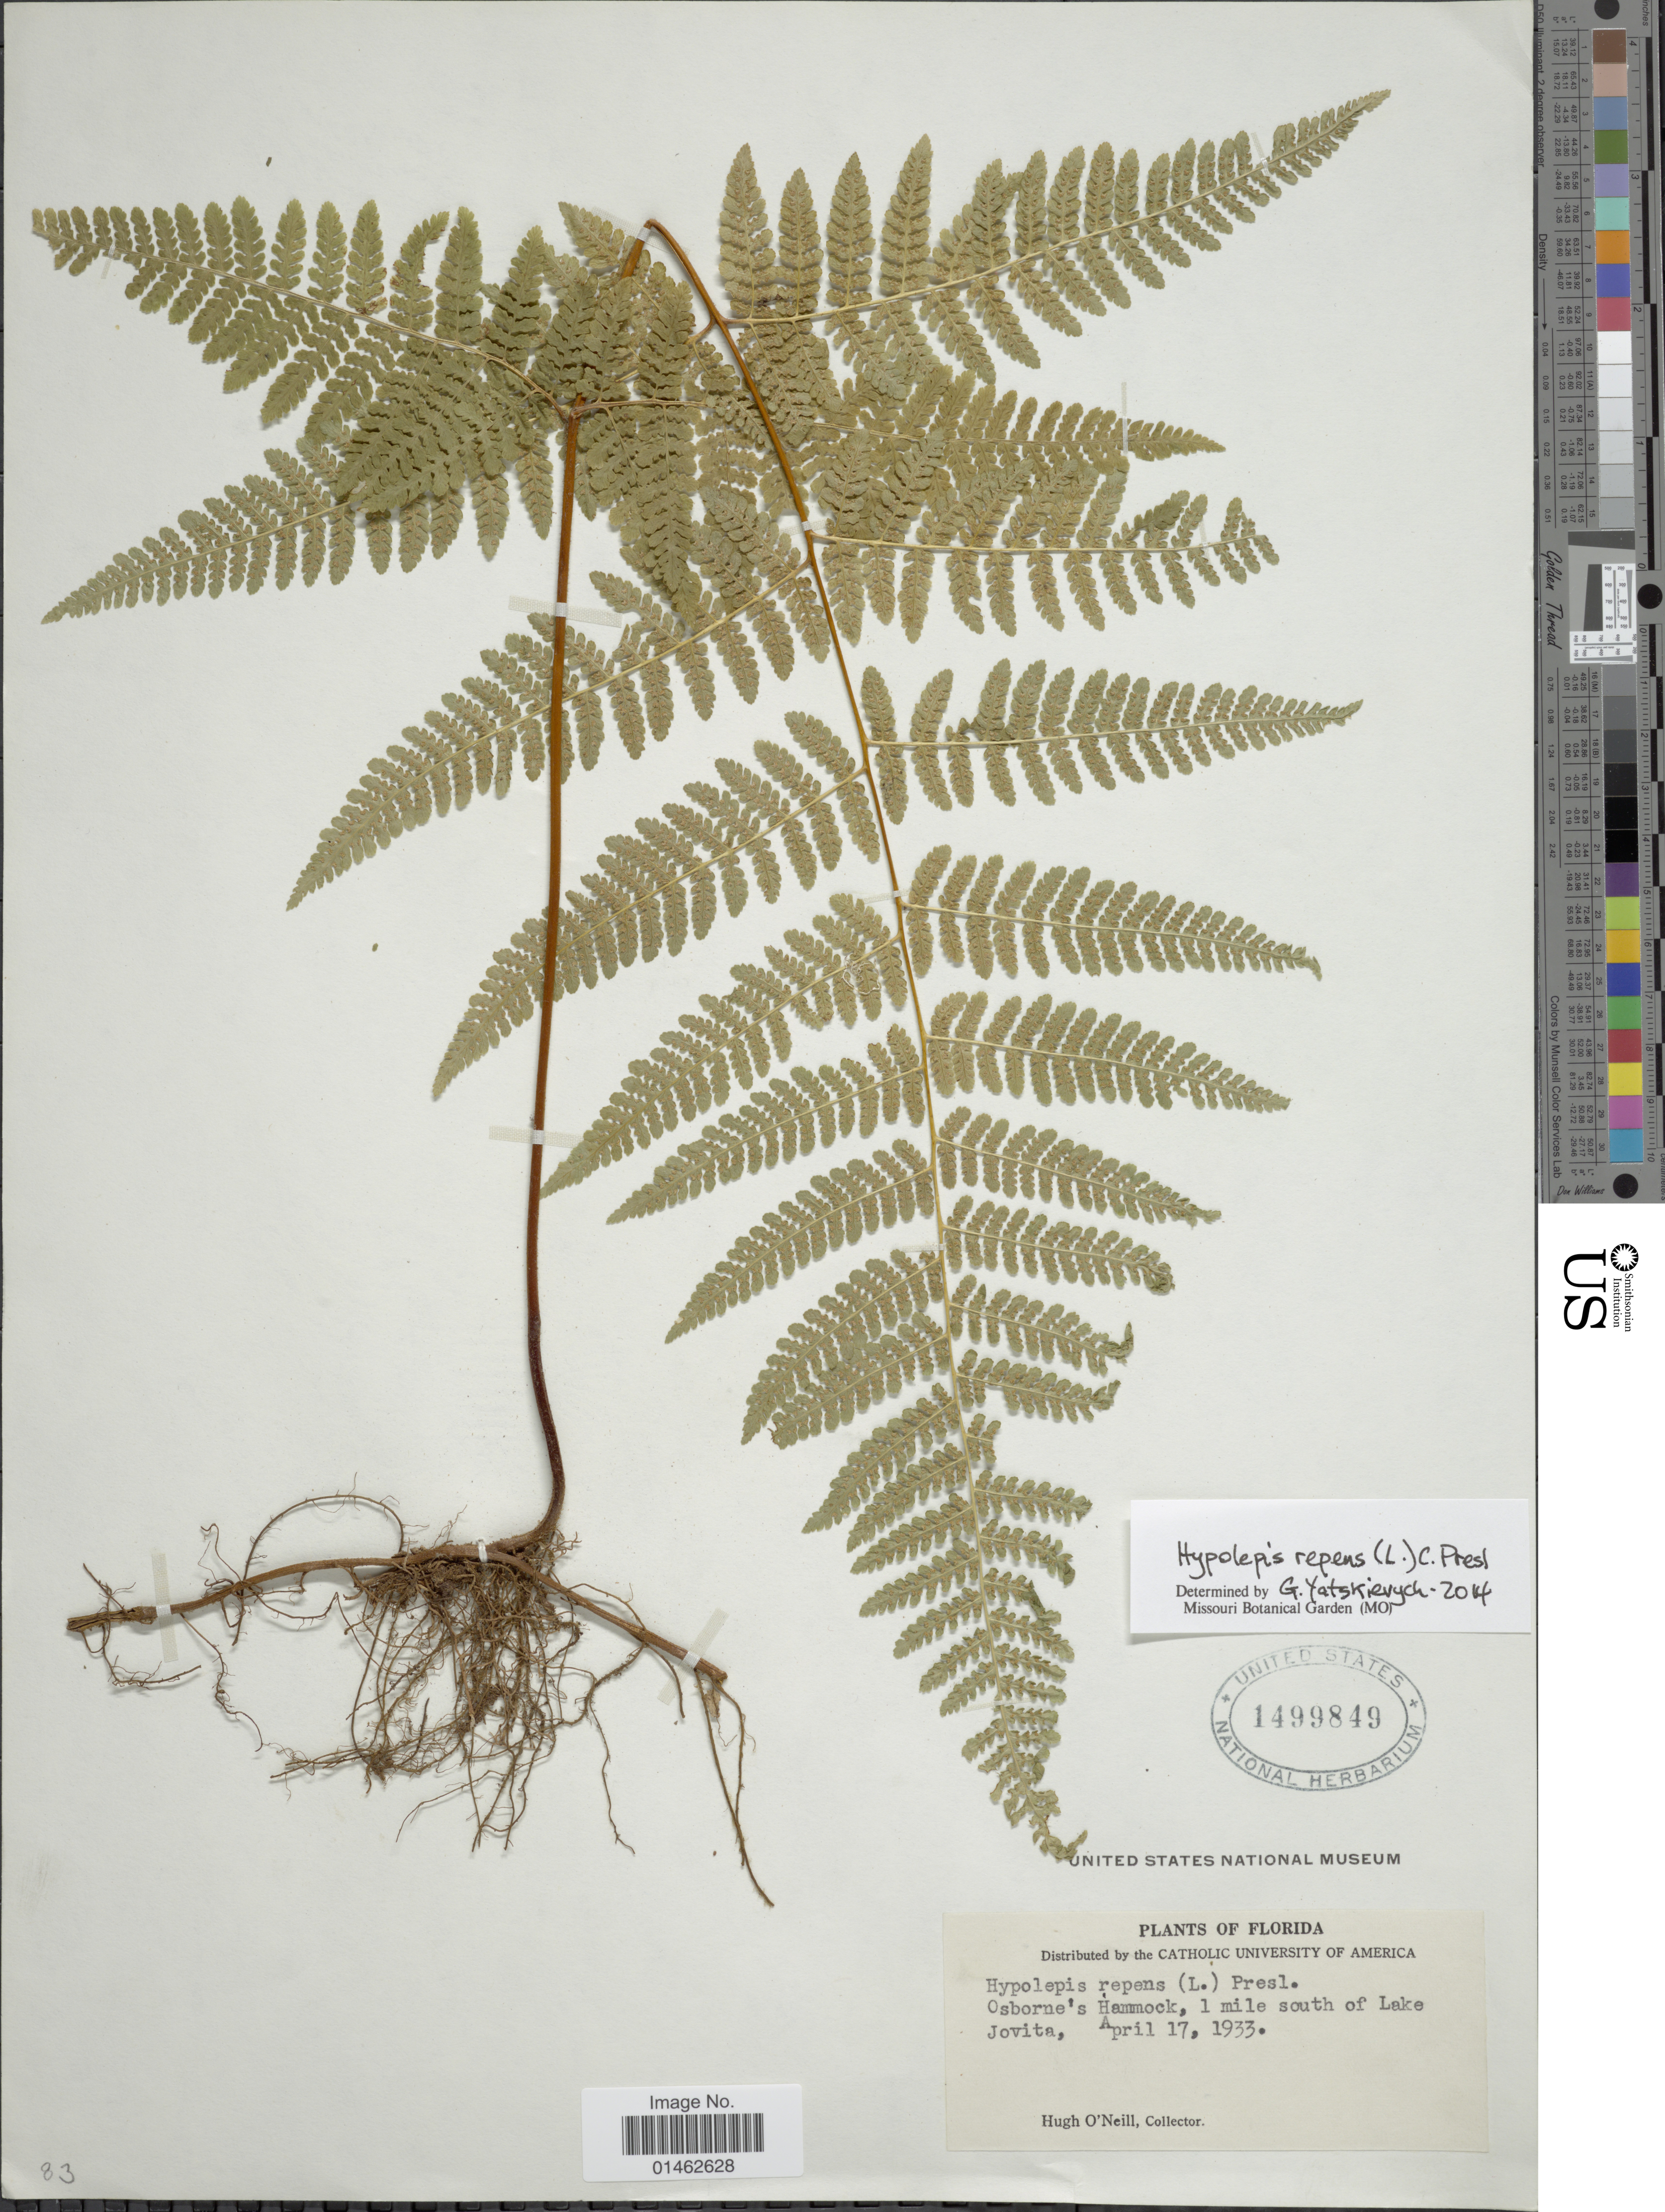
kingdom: Plantae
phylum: Tracheophyta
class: Polypodiopsida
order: Polypodiales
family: Dennstaedtiaceae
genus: Hypolepis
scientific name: Hypolepis repens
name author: (L.) C. Presl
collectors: H. T. O' Neill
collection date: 1933-04-17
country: United States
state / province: Florida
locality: Osborne's Hammock, 1 mile souith of Lake Jovita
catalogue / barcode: US 1499849